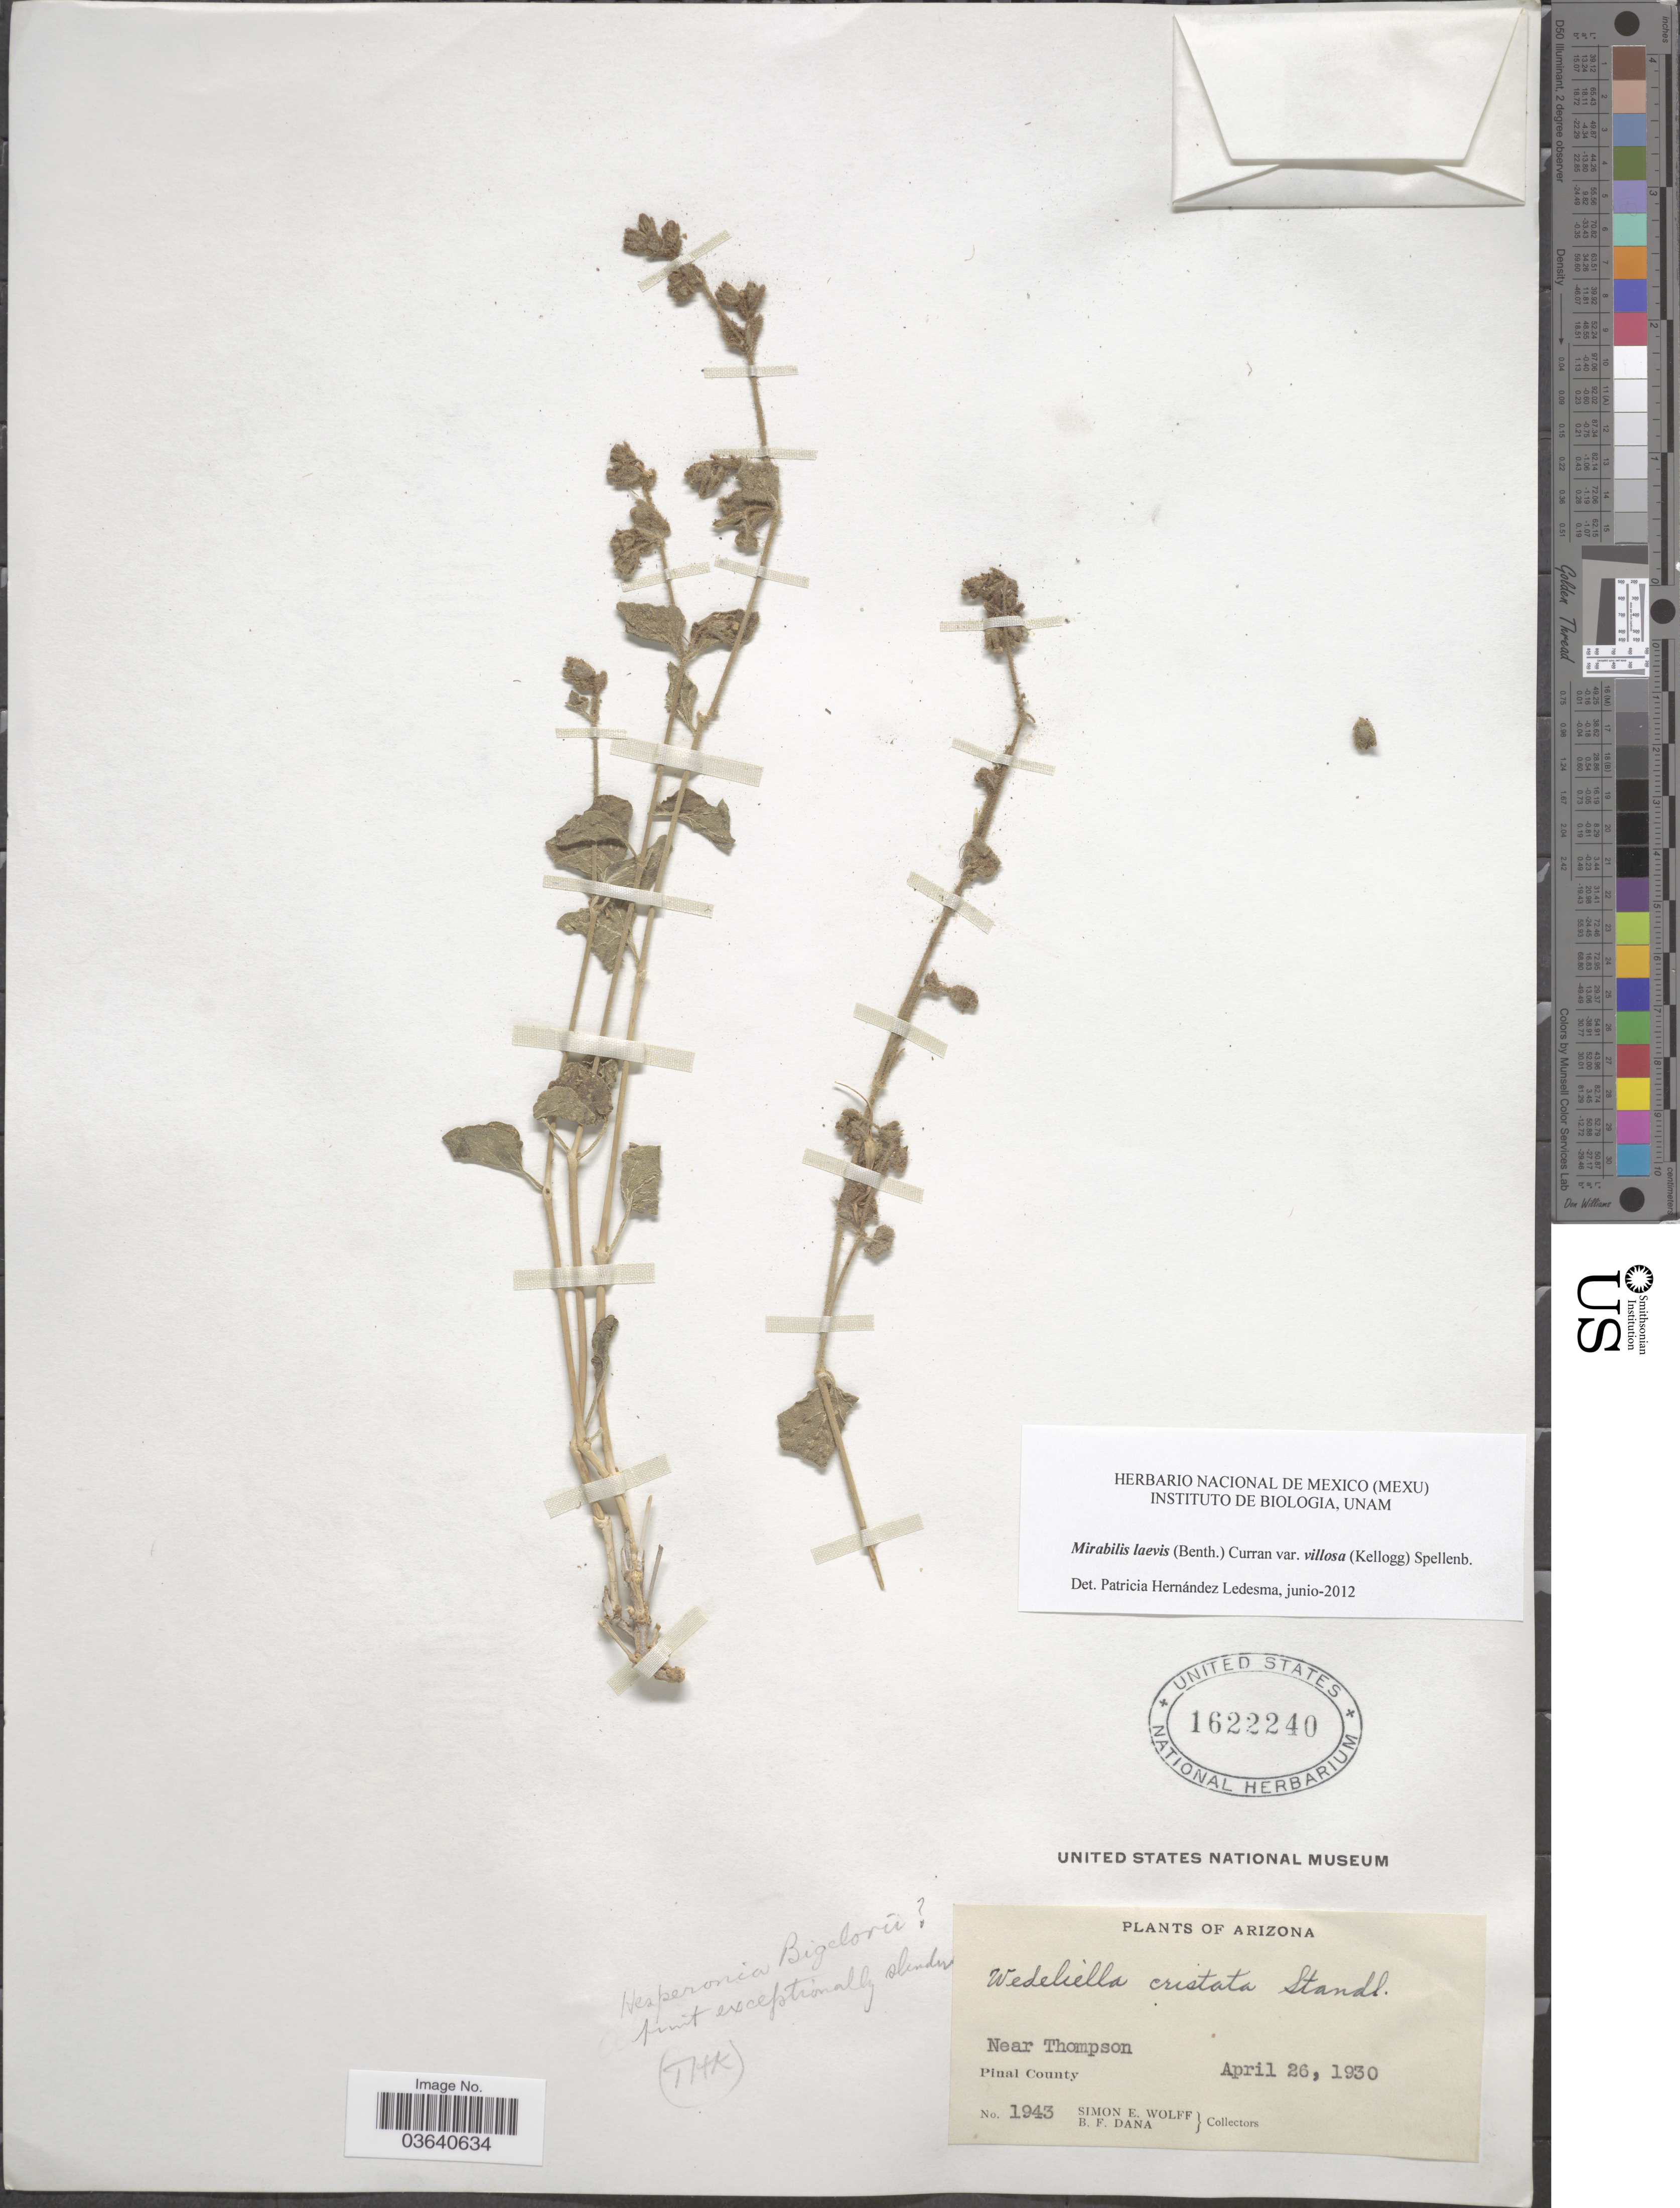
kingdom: Plantae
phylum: Tracheophyta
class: Magnoliopsida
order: Caryophyllales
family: Nyctaginaceae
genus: Mirabilis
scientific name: Mirabilis laevis var. villosa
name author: (Kellogg) Spellenb.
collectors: S. E. Wolff & B. Dana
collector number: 1943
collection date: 1930-04-26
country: United States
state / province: Arizona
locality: Near Thompson, Pinal County.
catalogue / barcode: US 1622240